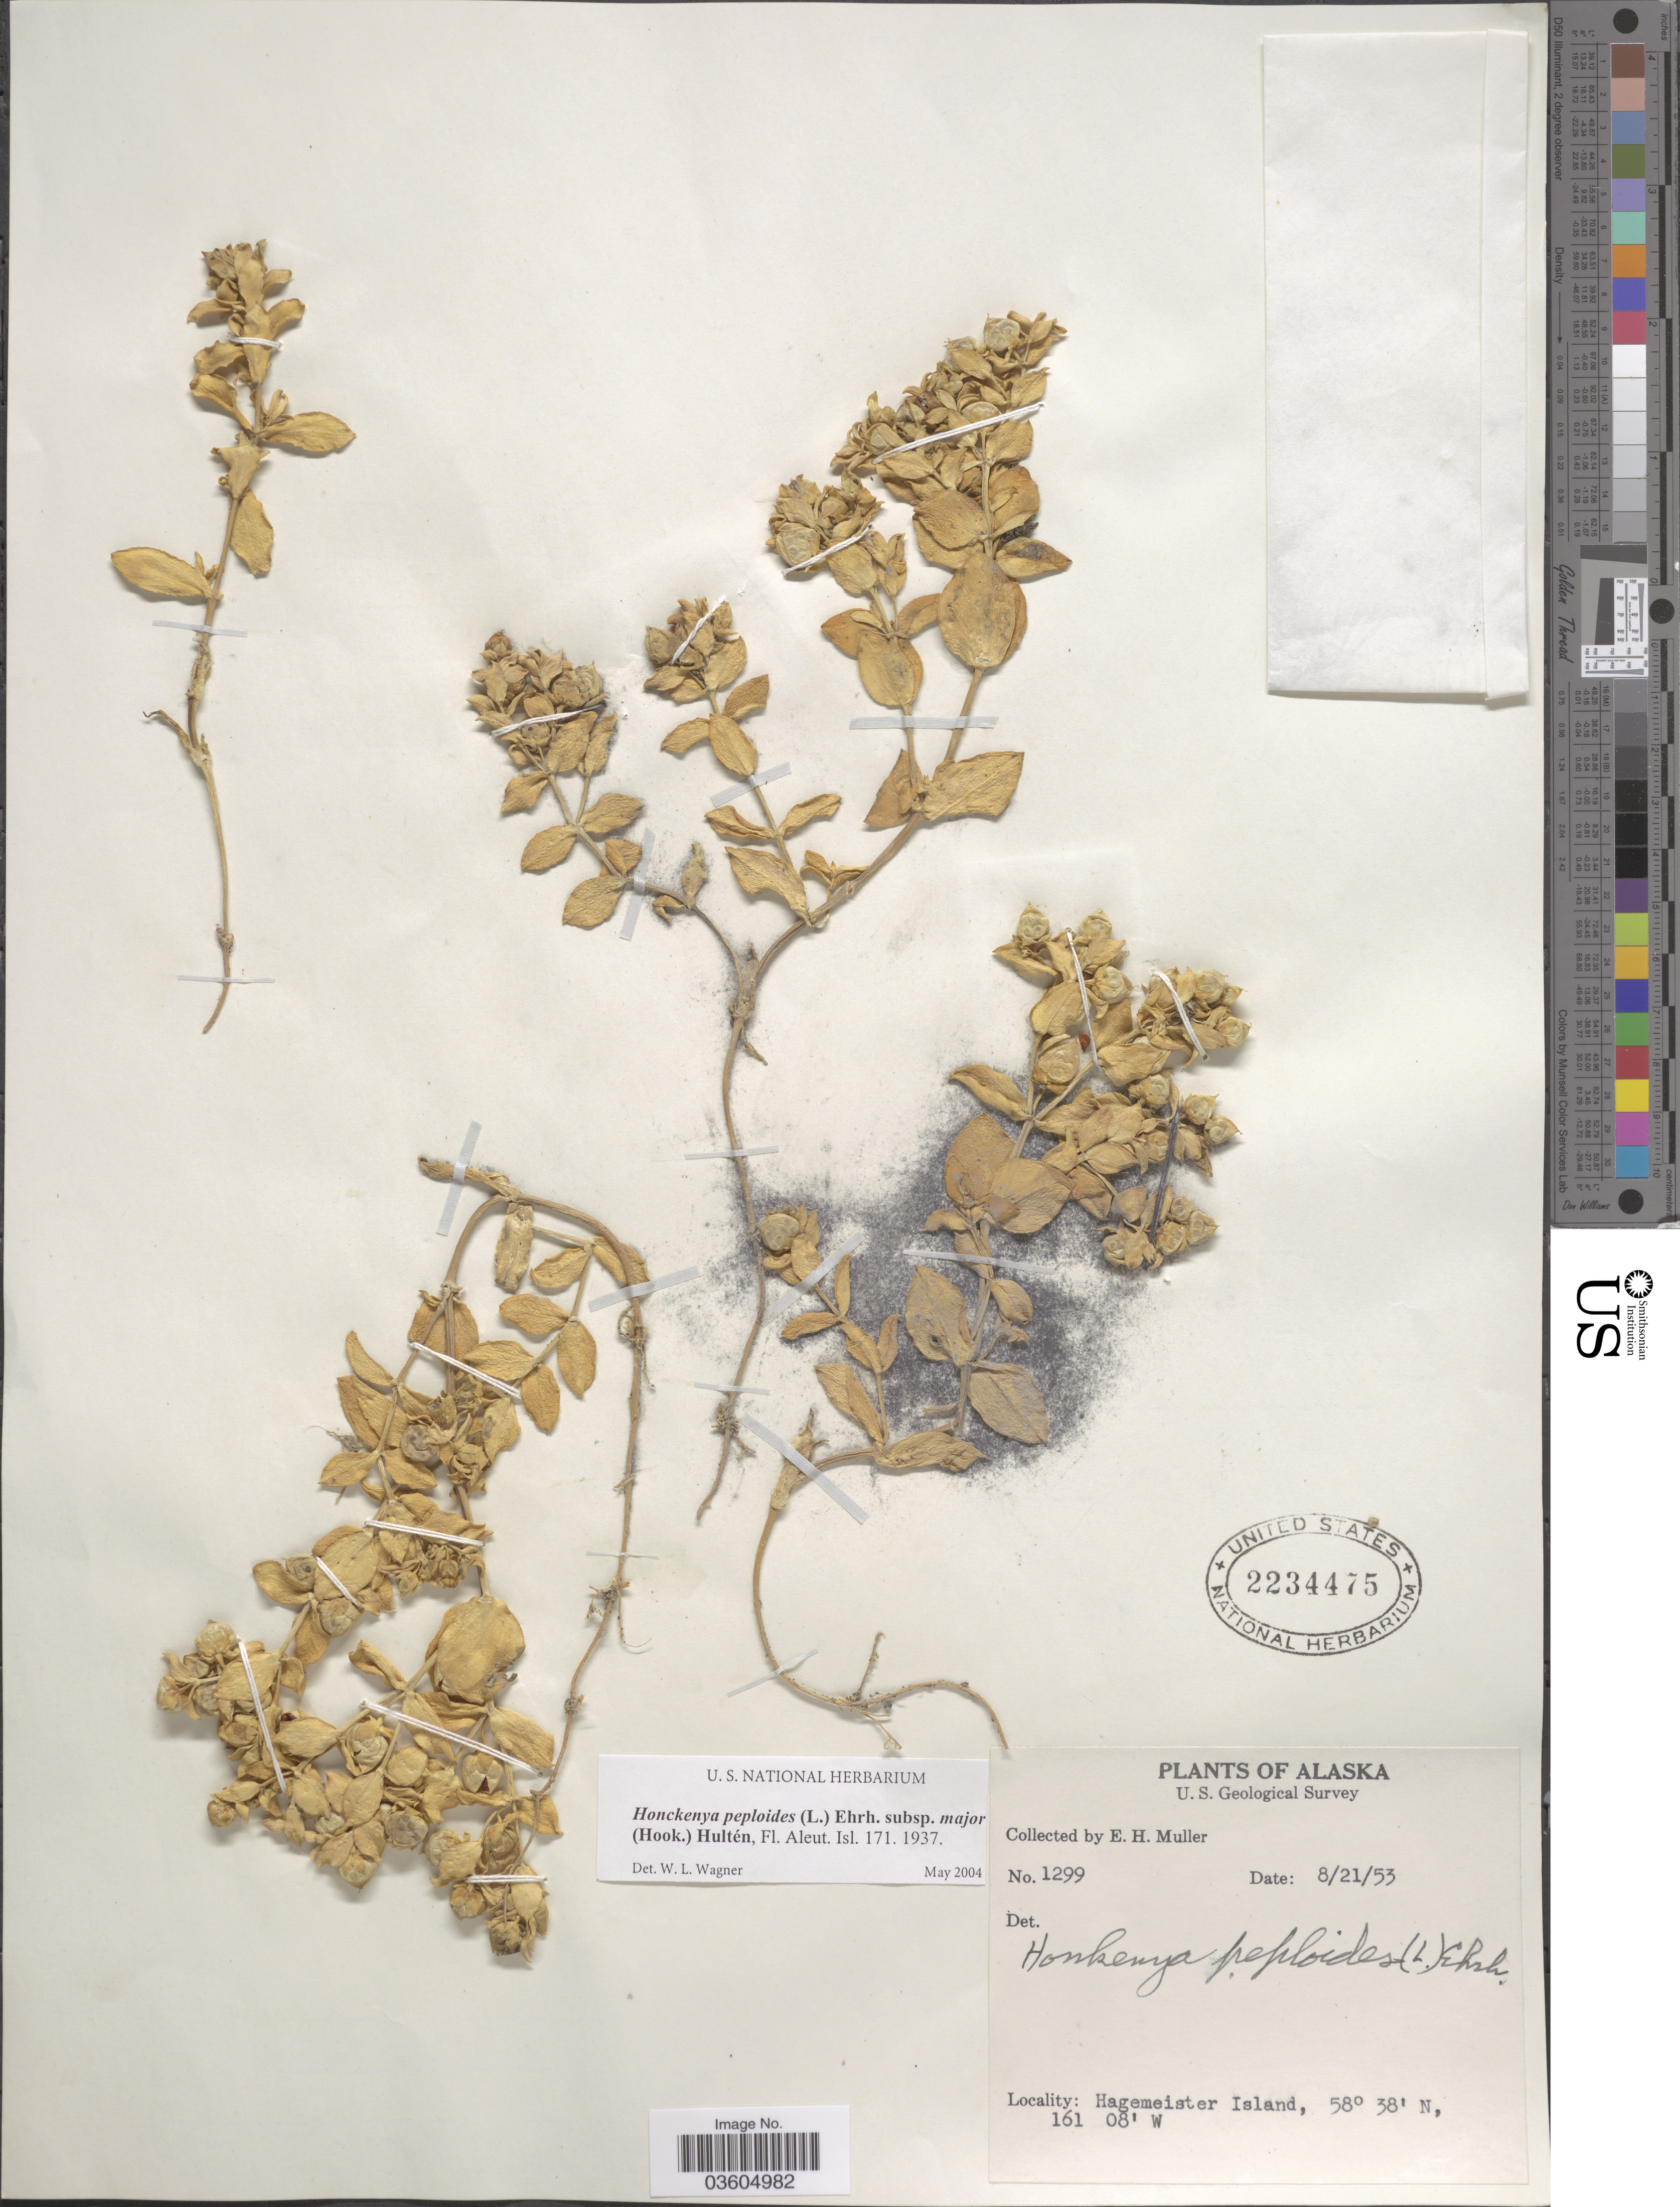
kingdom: Plantae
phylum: Tracheophyta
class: Magnoliopsida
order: Caryophyllales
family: Caryophyllaceae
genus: Honckenya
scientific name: Honckenya peploides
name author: (L.) Ehrh.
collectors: E. H. Muller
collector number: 1299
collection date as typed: Transcribed d/m/y: 21/8/53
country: United States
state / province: Alaska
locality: Hagemeister Island.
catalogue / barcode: US 2234475